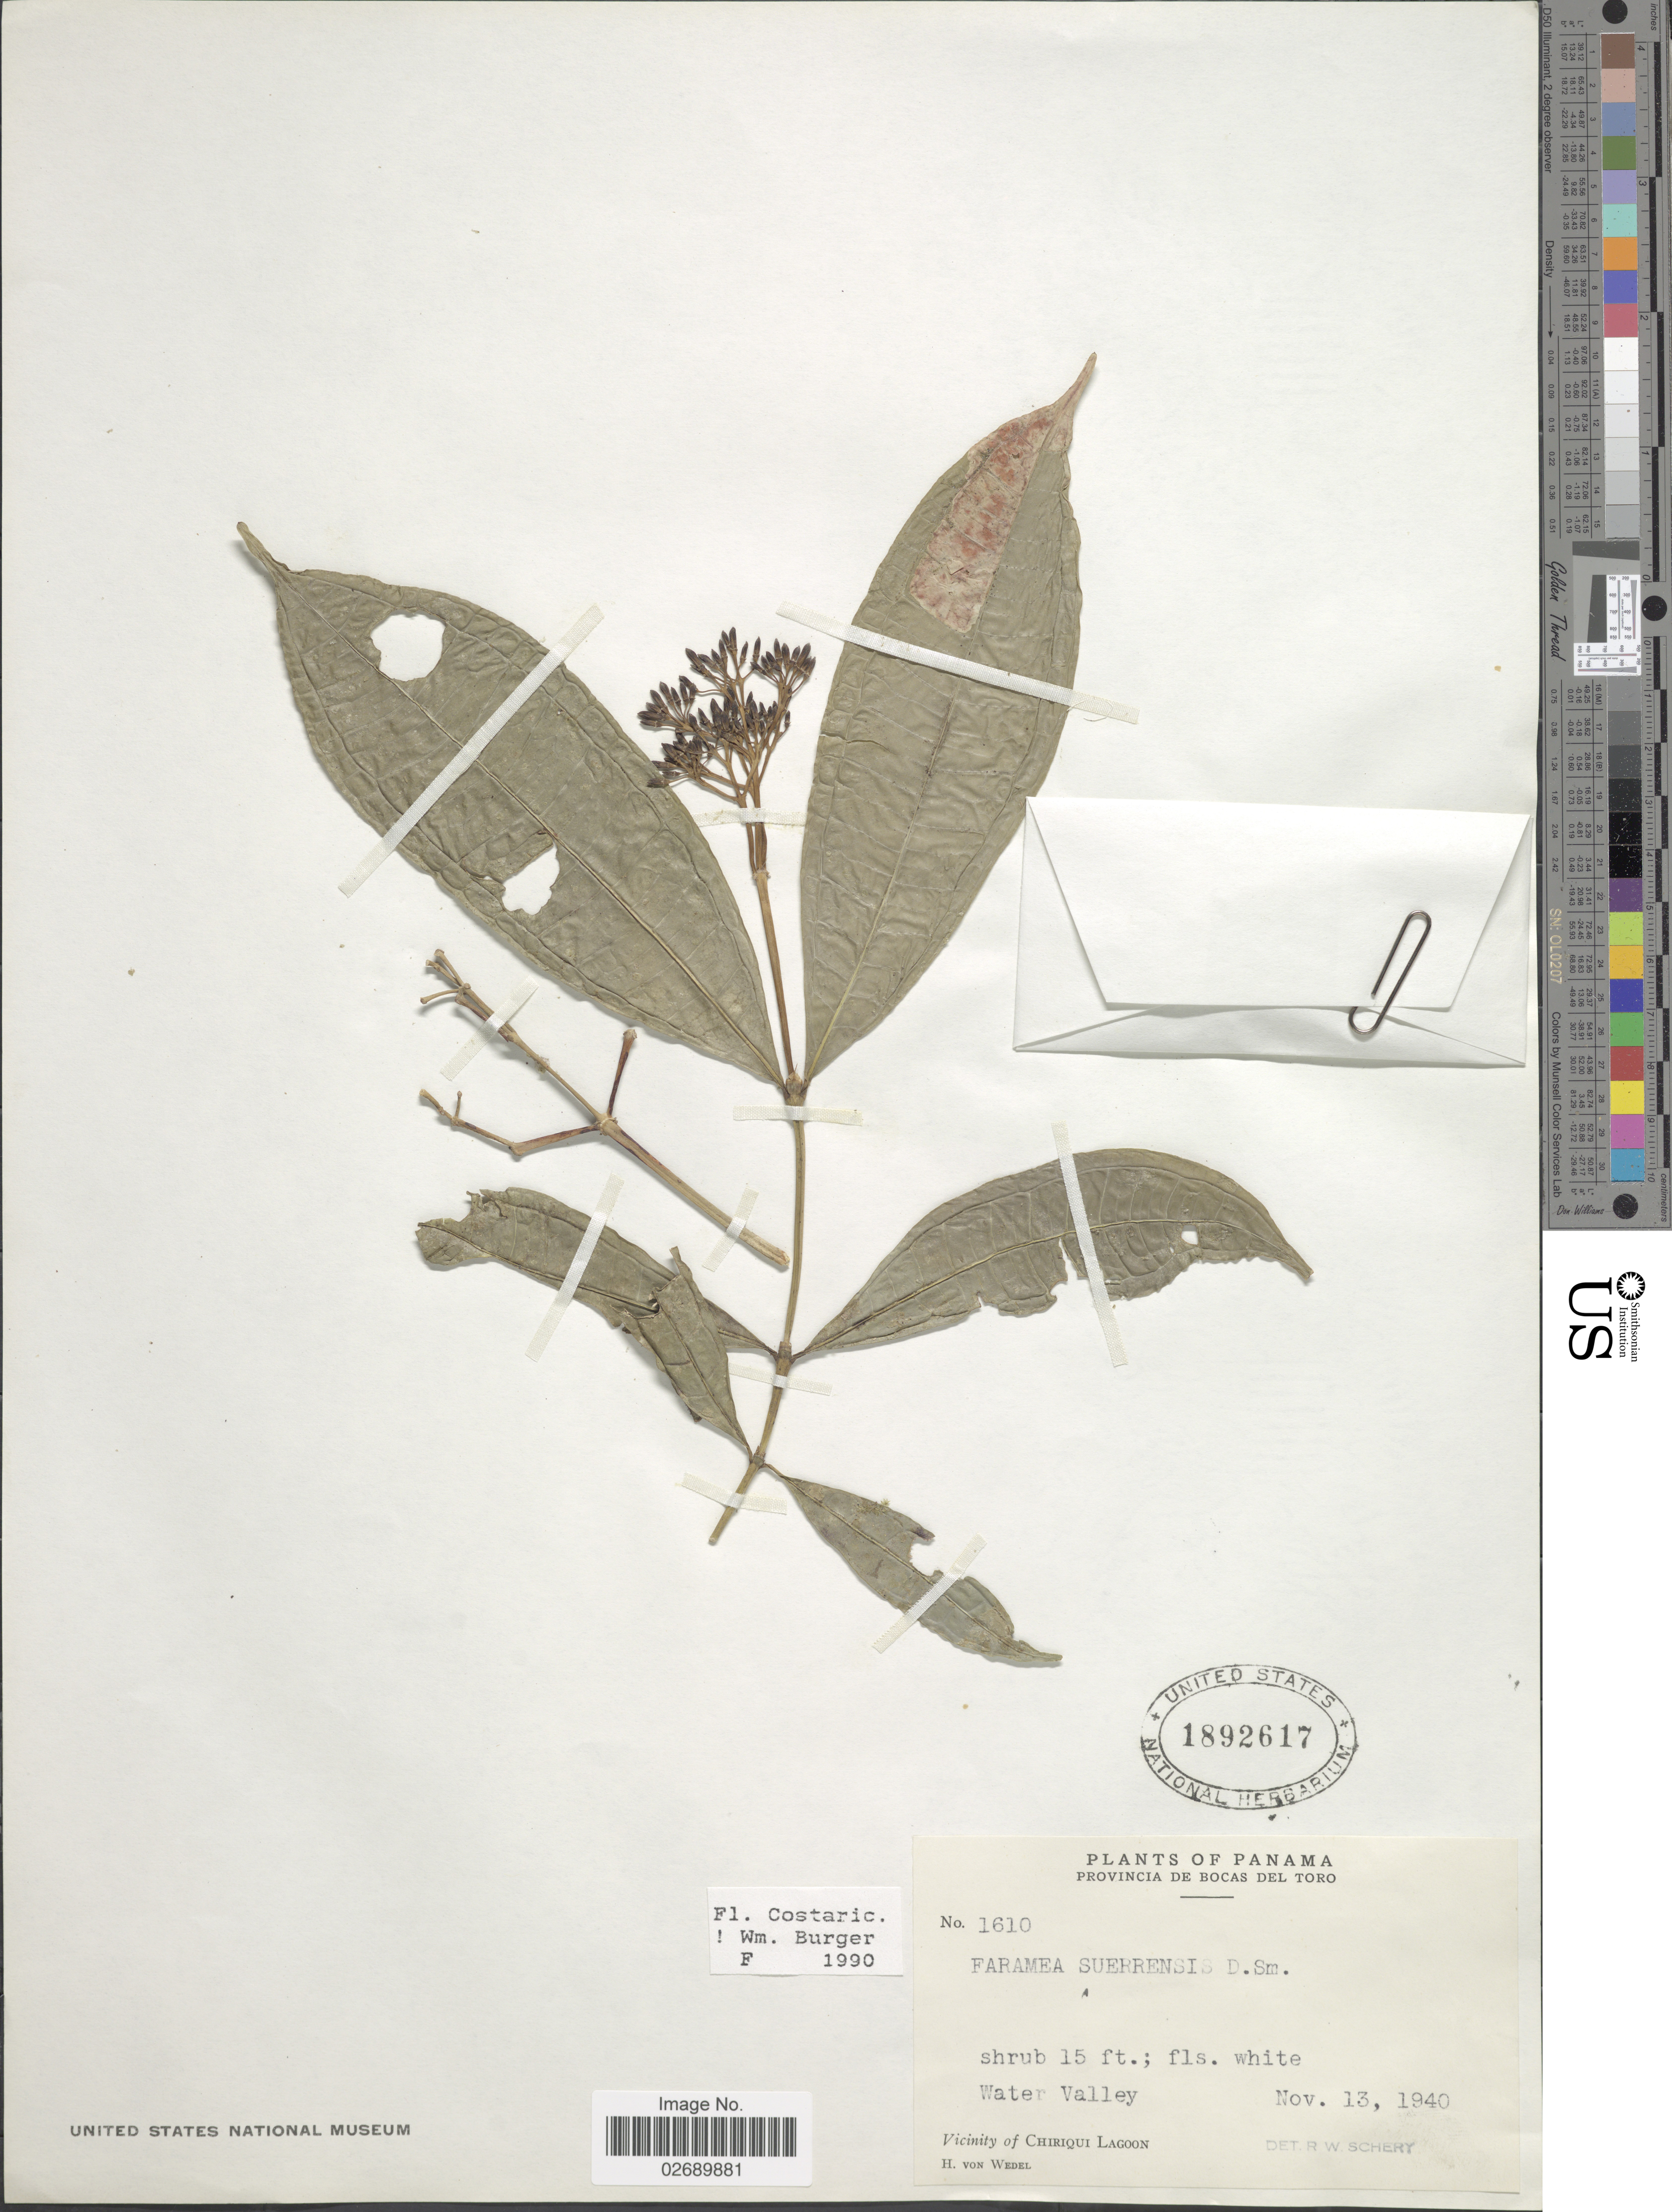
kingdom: Plantae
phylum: Tracheophyta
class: Magnoliopsida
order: Gentianales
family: Rubiaceae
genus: Faramea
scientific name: Faramea suerrensis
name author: (Donn. Sm.) Donn. Sm.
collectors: H. von Wedel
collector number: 1610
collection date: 1940-11-13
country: Panama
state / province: Bocas del Toro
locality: Water Valley. Vicinity of Chirqui Lagoon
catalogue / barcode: US 1892617